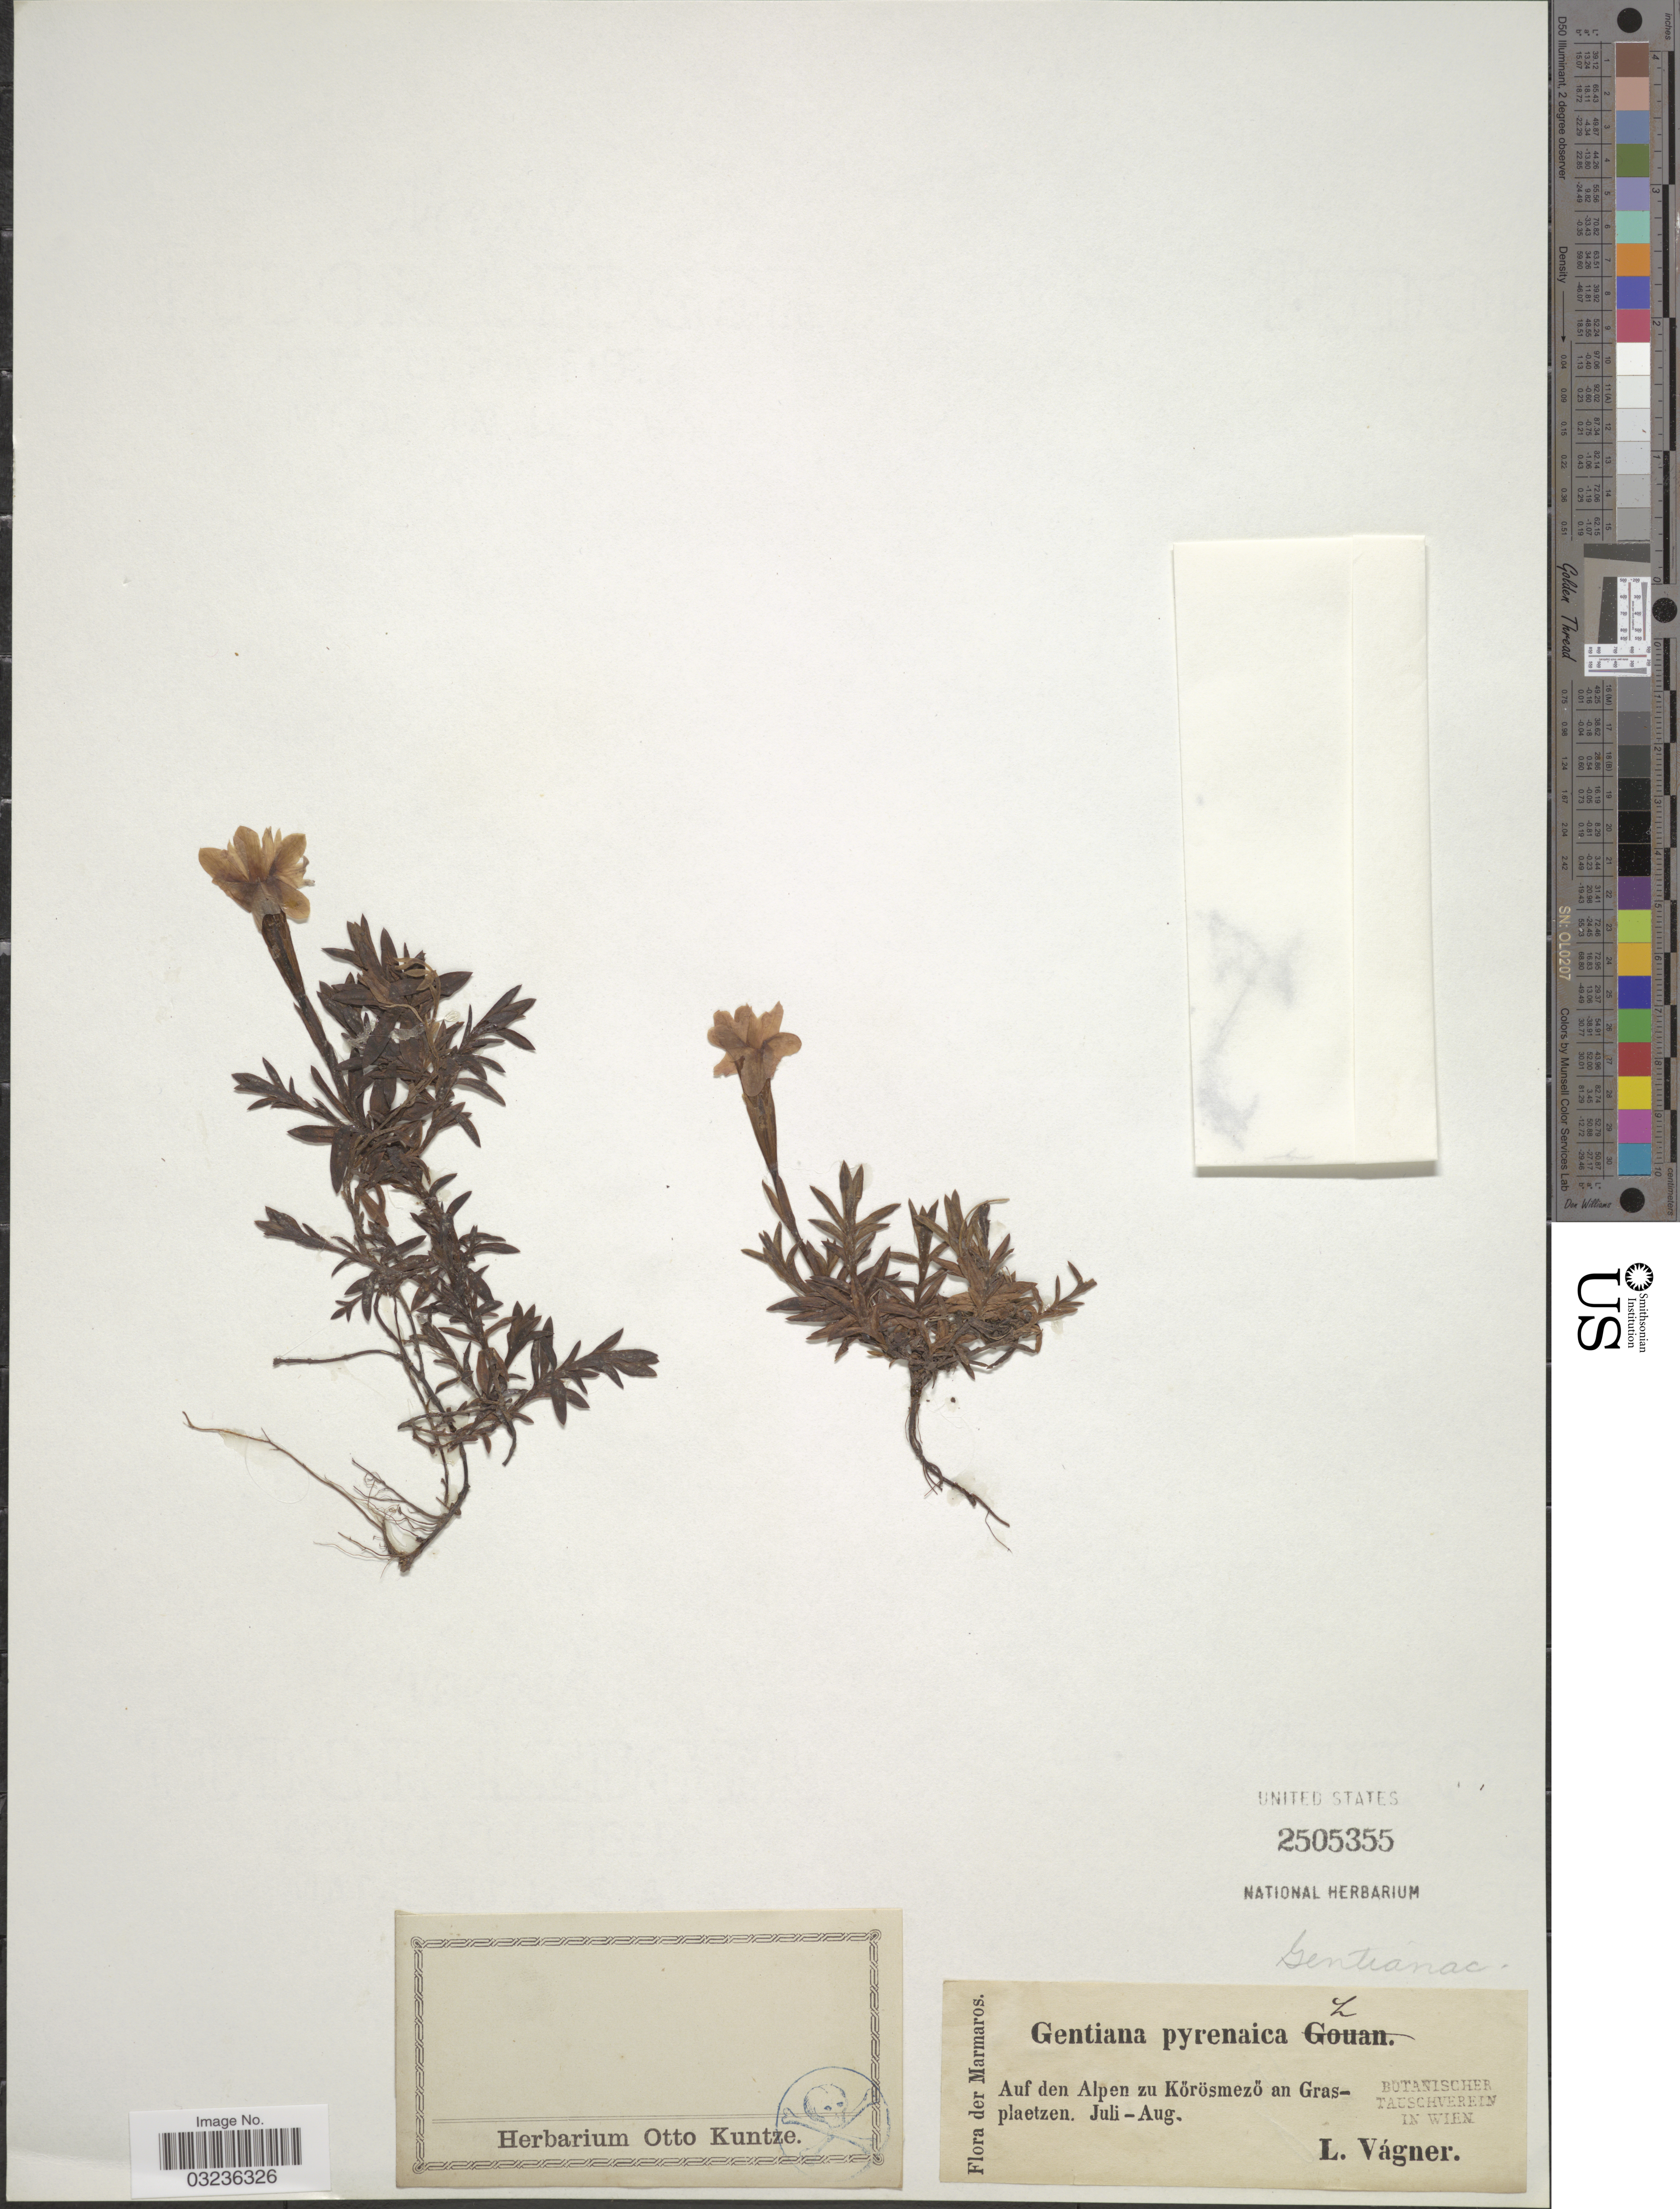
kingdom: Plantae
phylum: Tracheophyta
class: Magnoliopsida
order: Gentianales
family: Gentianaceae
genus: Gentiana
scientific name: Gentiana pyrenaica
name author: L.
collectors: L. Vagner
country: Ukraine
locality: Auf den Alpesn zu Körösmezö an Gras-plaetzen.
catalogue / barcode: US 2505355